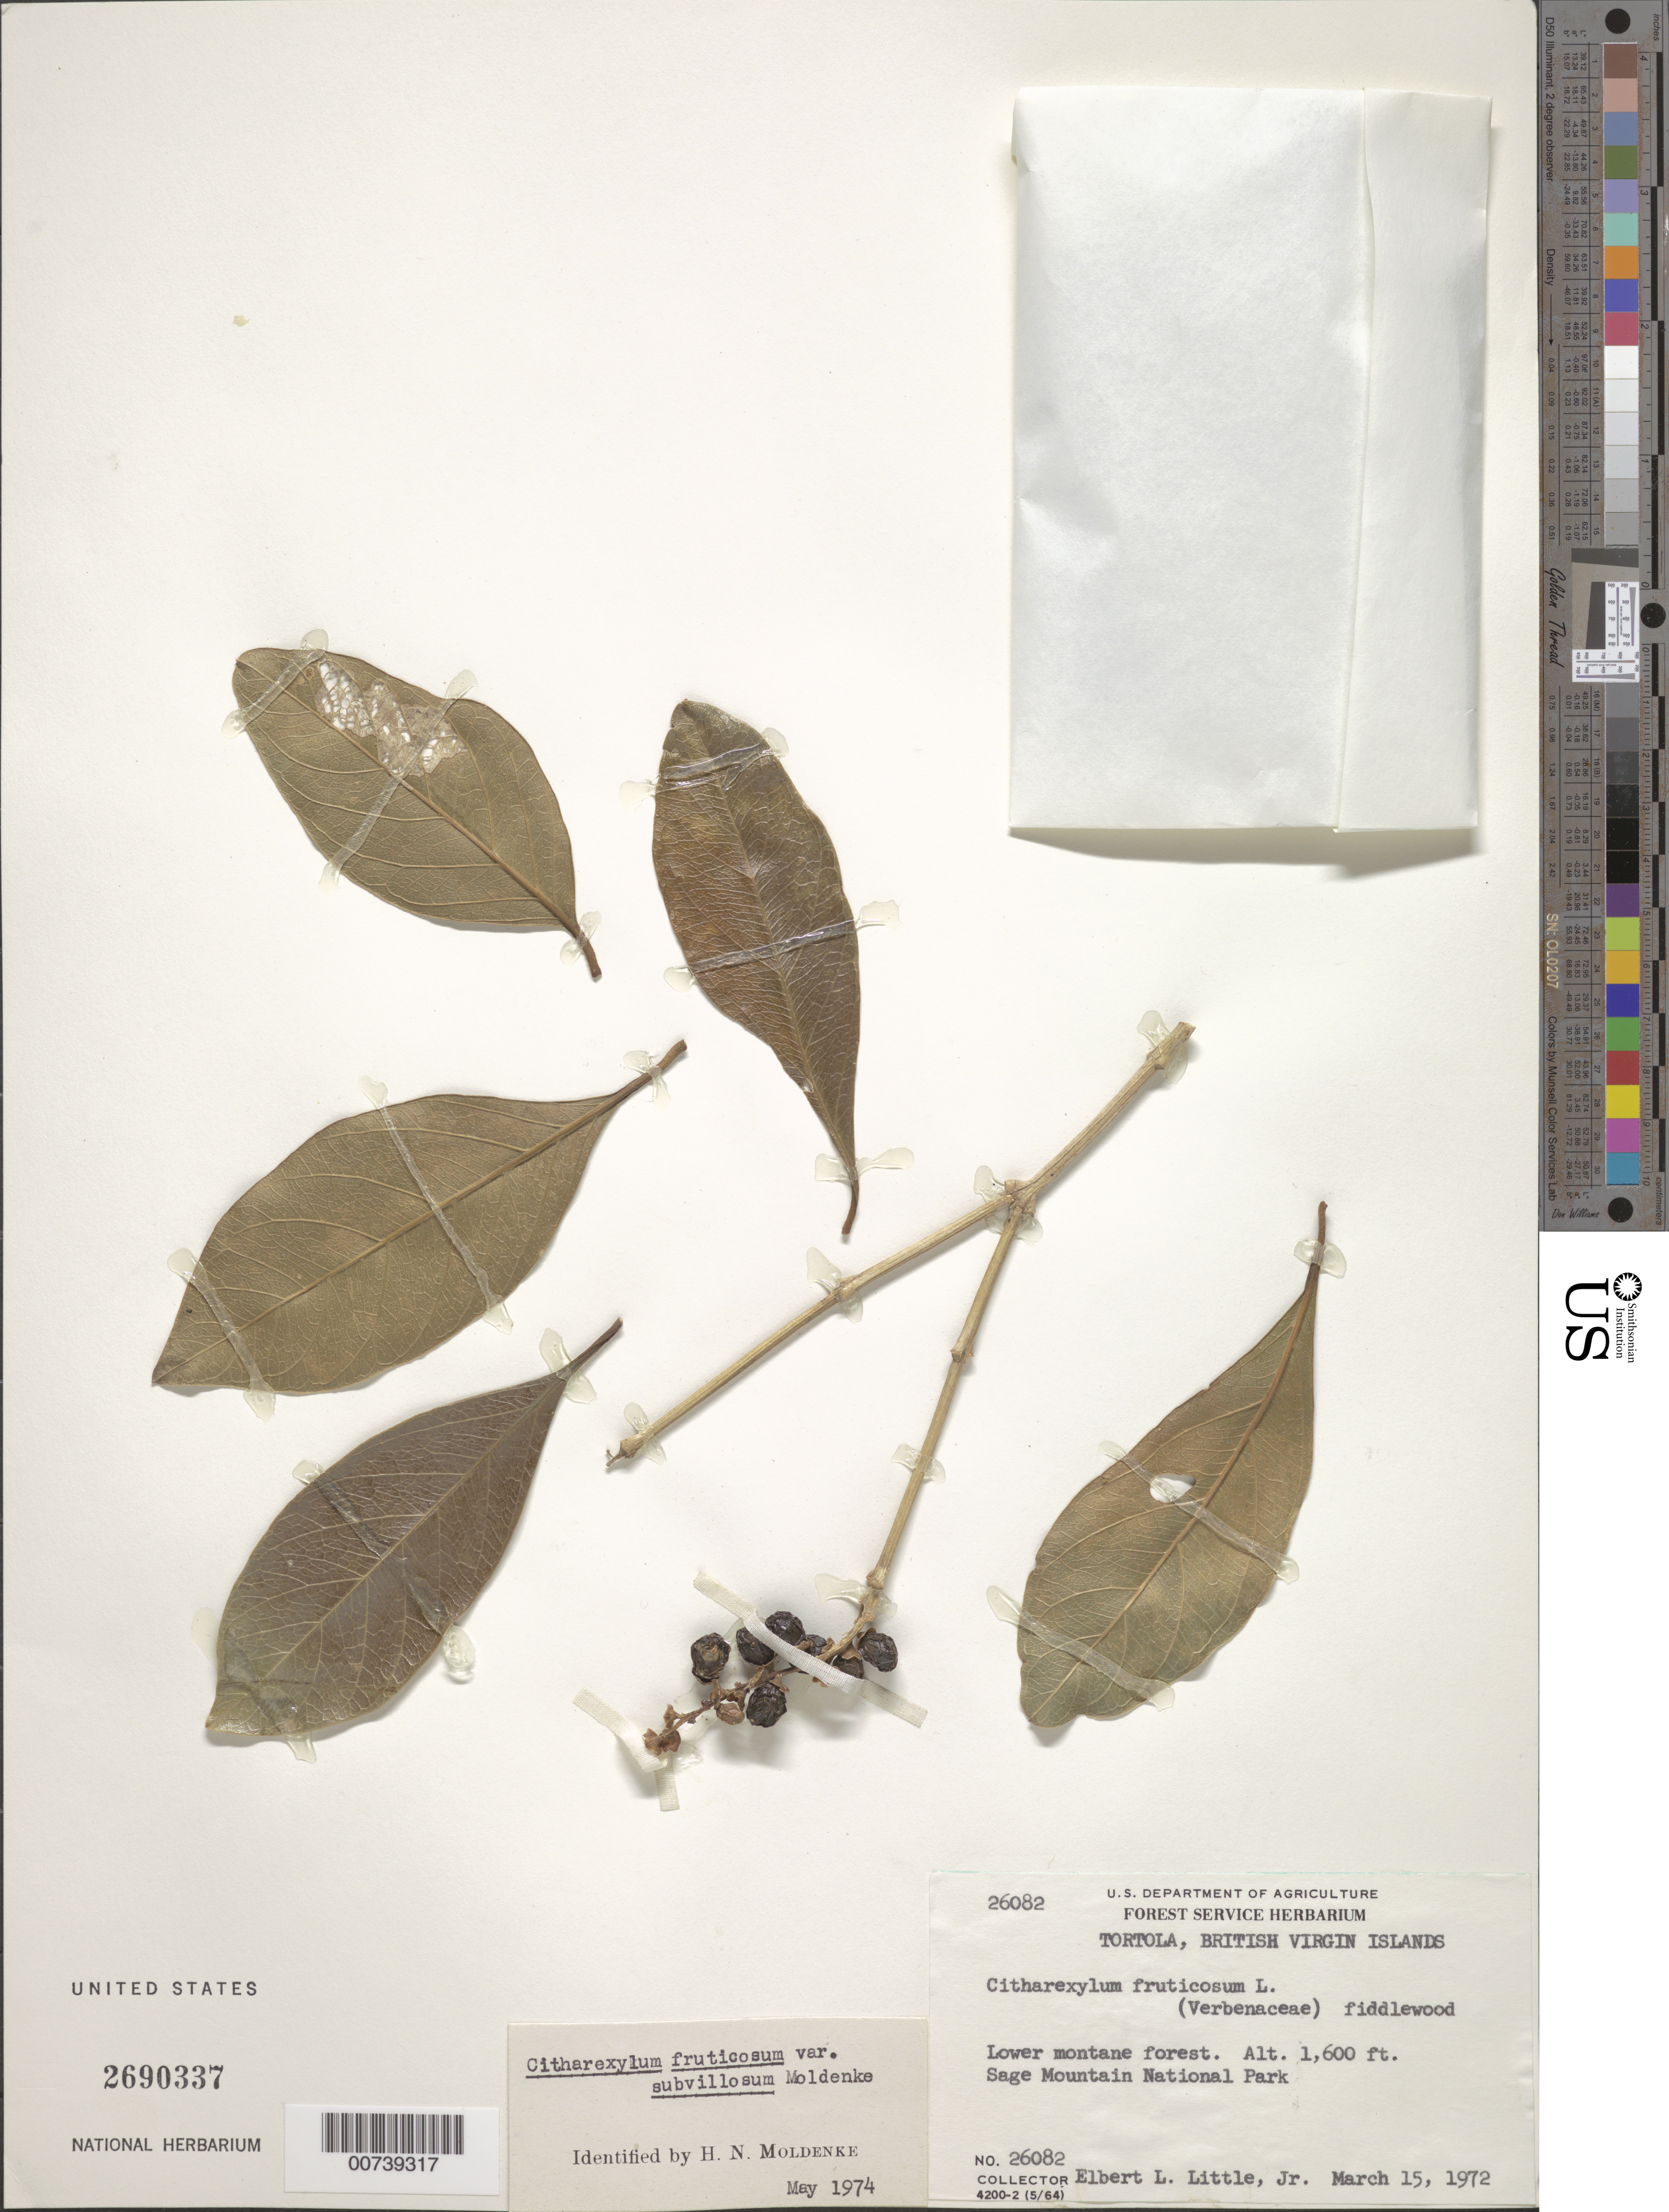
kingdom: Plantae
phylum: Tracheophyta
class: Magnoliopsida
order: Lamiales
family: Verbenaceae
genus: Citharexylum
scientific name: Citharexylum fruticosum var. subvillosum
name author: Moldenke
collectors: E. L. Little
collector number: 26082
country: British Virgin Islands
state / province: Tortola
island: Tortola Island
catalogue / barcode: US 2690337